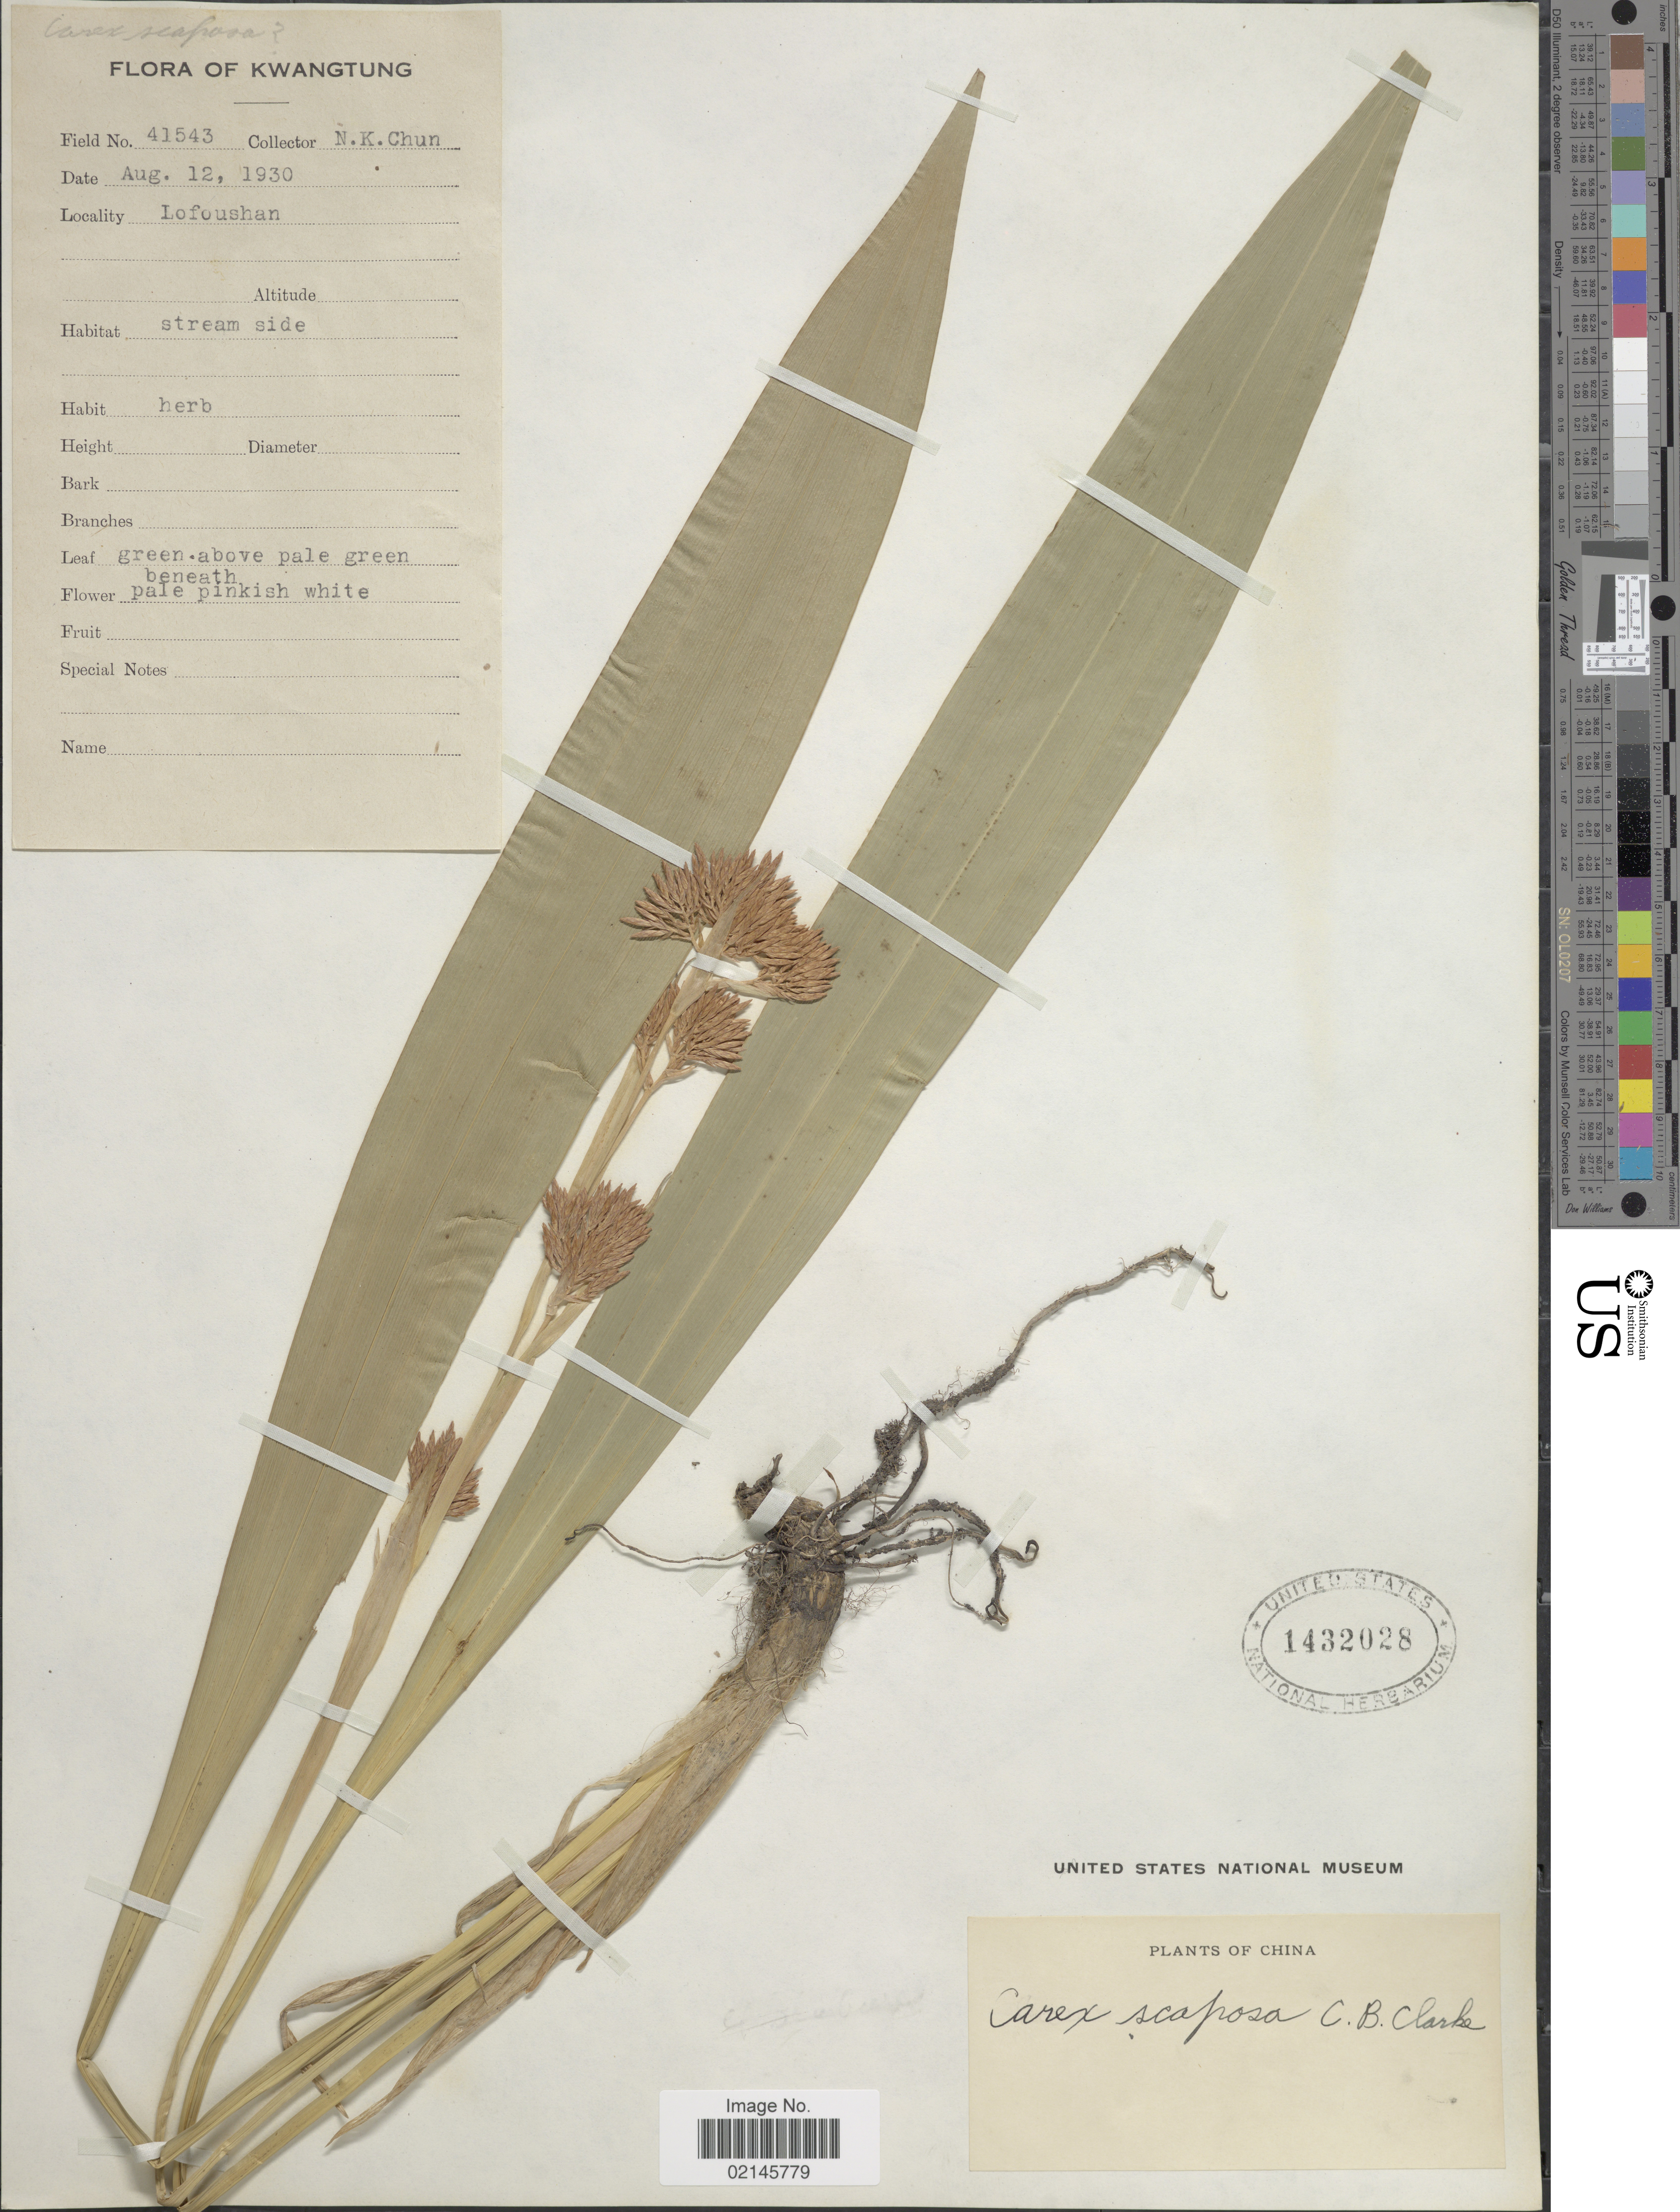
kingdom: Plantae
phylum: Tracheophyta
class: Liliopsida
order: Poales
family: Cyperaceae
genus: Carex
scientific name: Carex scaposa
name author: C.B. Clarke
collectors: N. K. Chun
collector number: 41543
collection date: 1930-08-12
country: China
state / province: Guangdong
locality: Kwangtung. Lofoushan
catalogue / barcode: US 1532028